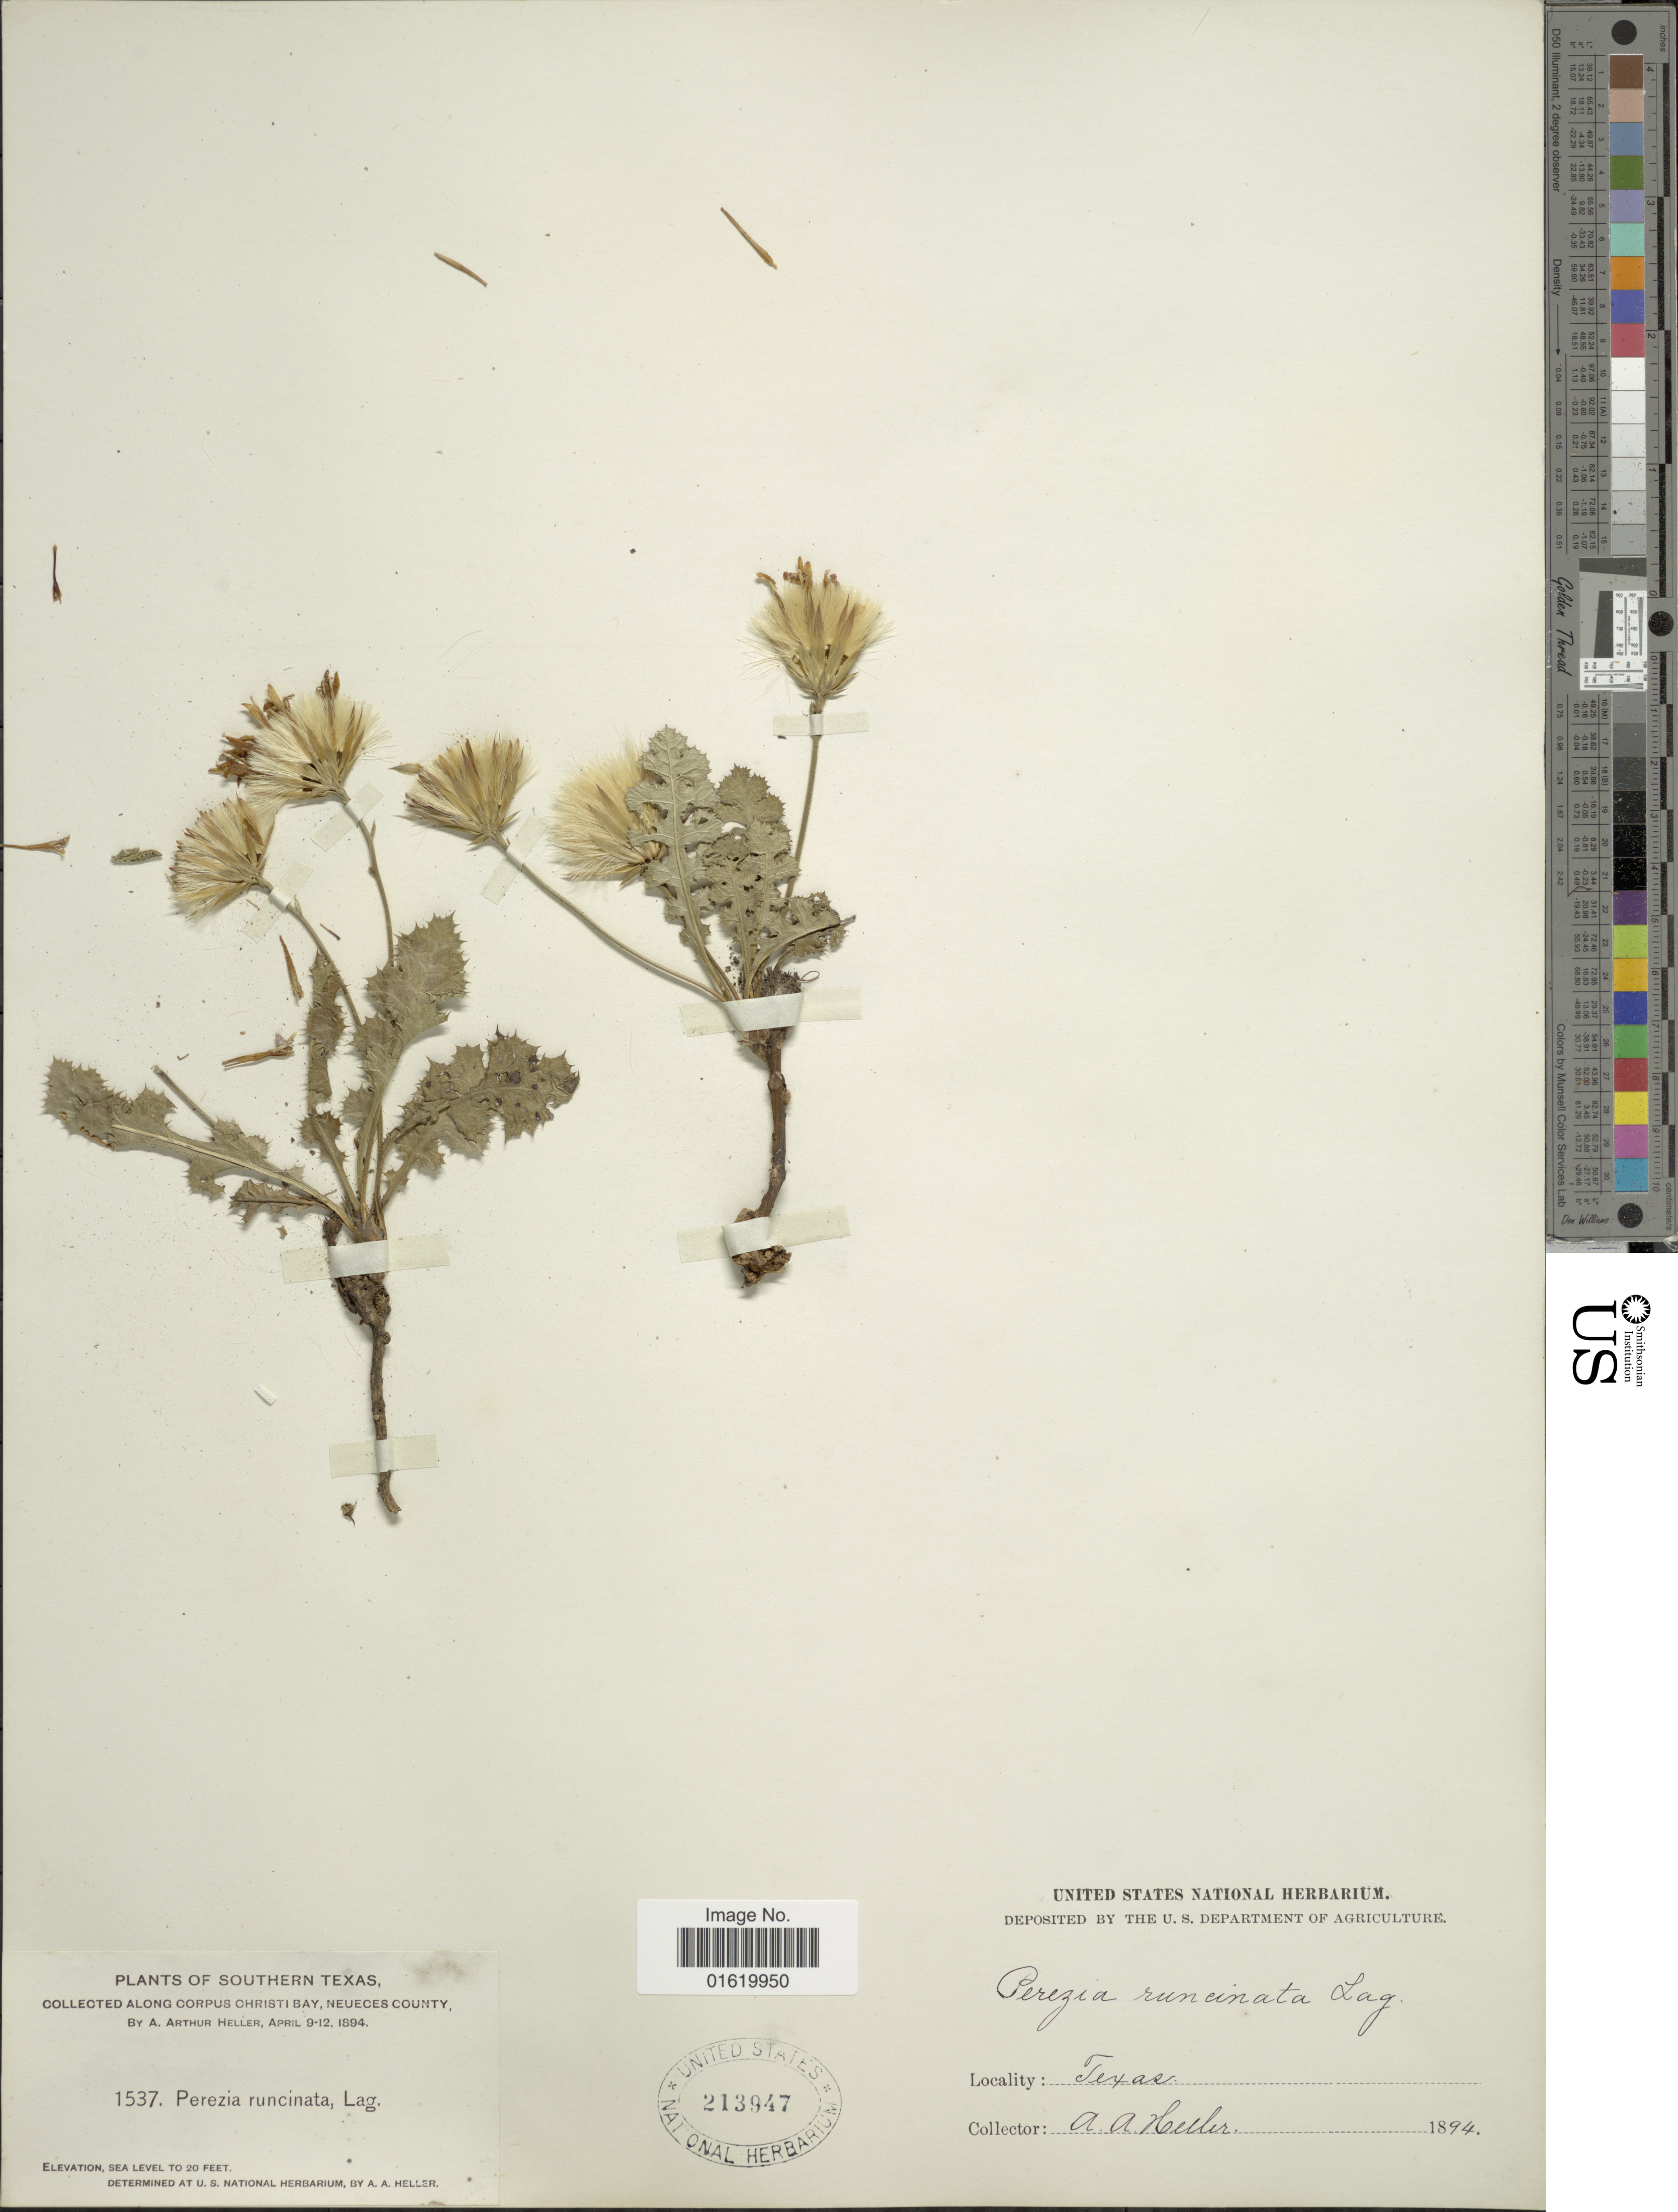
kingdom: Plantae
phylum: Tracheophyta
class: Magnoliopsida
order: Asterales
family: Asteraceae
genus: Acourtia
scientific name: Acourtia runcinata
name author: (D. Don) B.L. Turner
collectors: A. A. Heller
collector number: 1537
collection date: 1894-04-09/1894-04-12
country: United States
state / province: Texas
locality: Southern Texas, along Corpus Christi Bay, Neueces County.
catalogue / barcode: US 213947